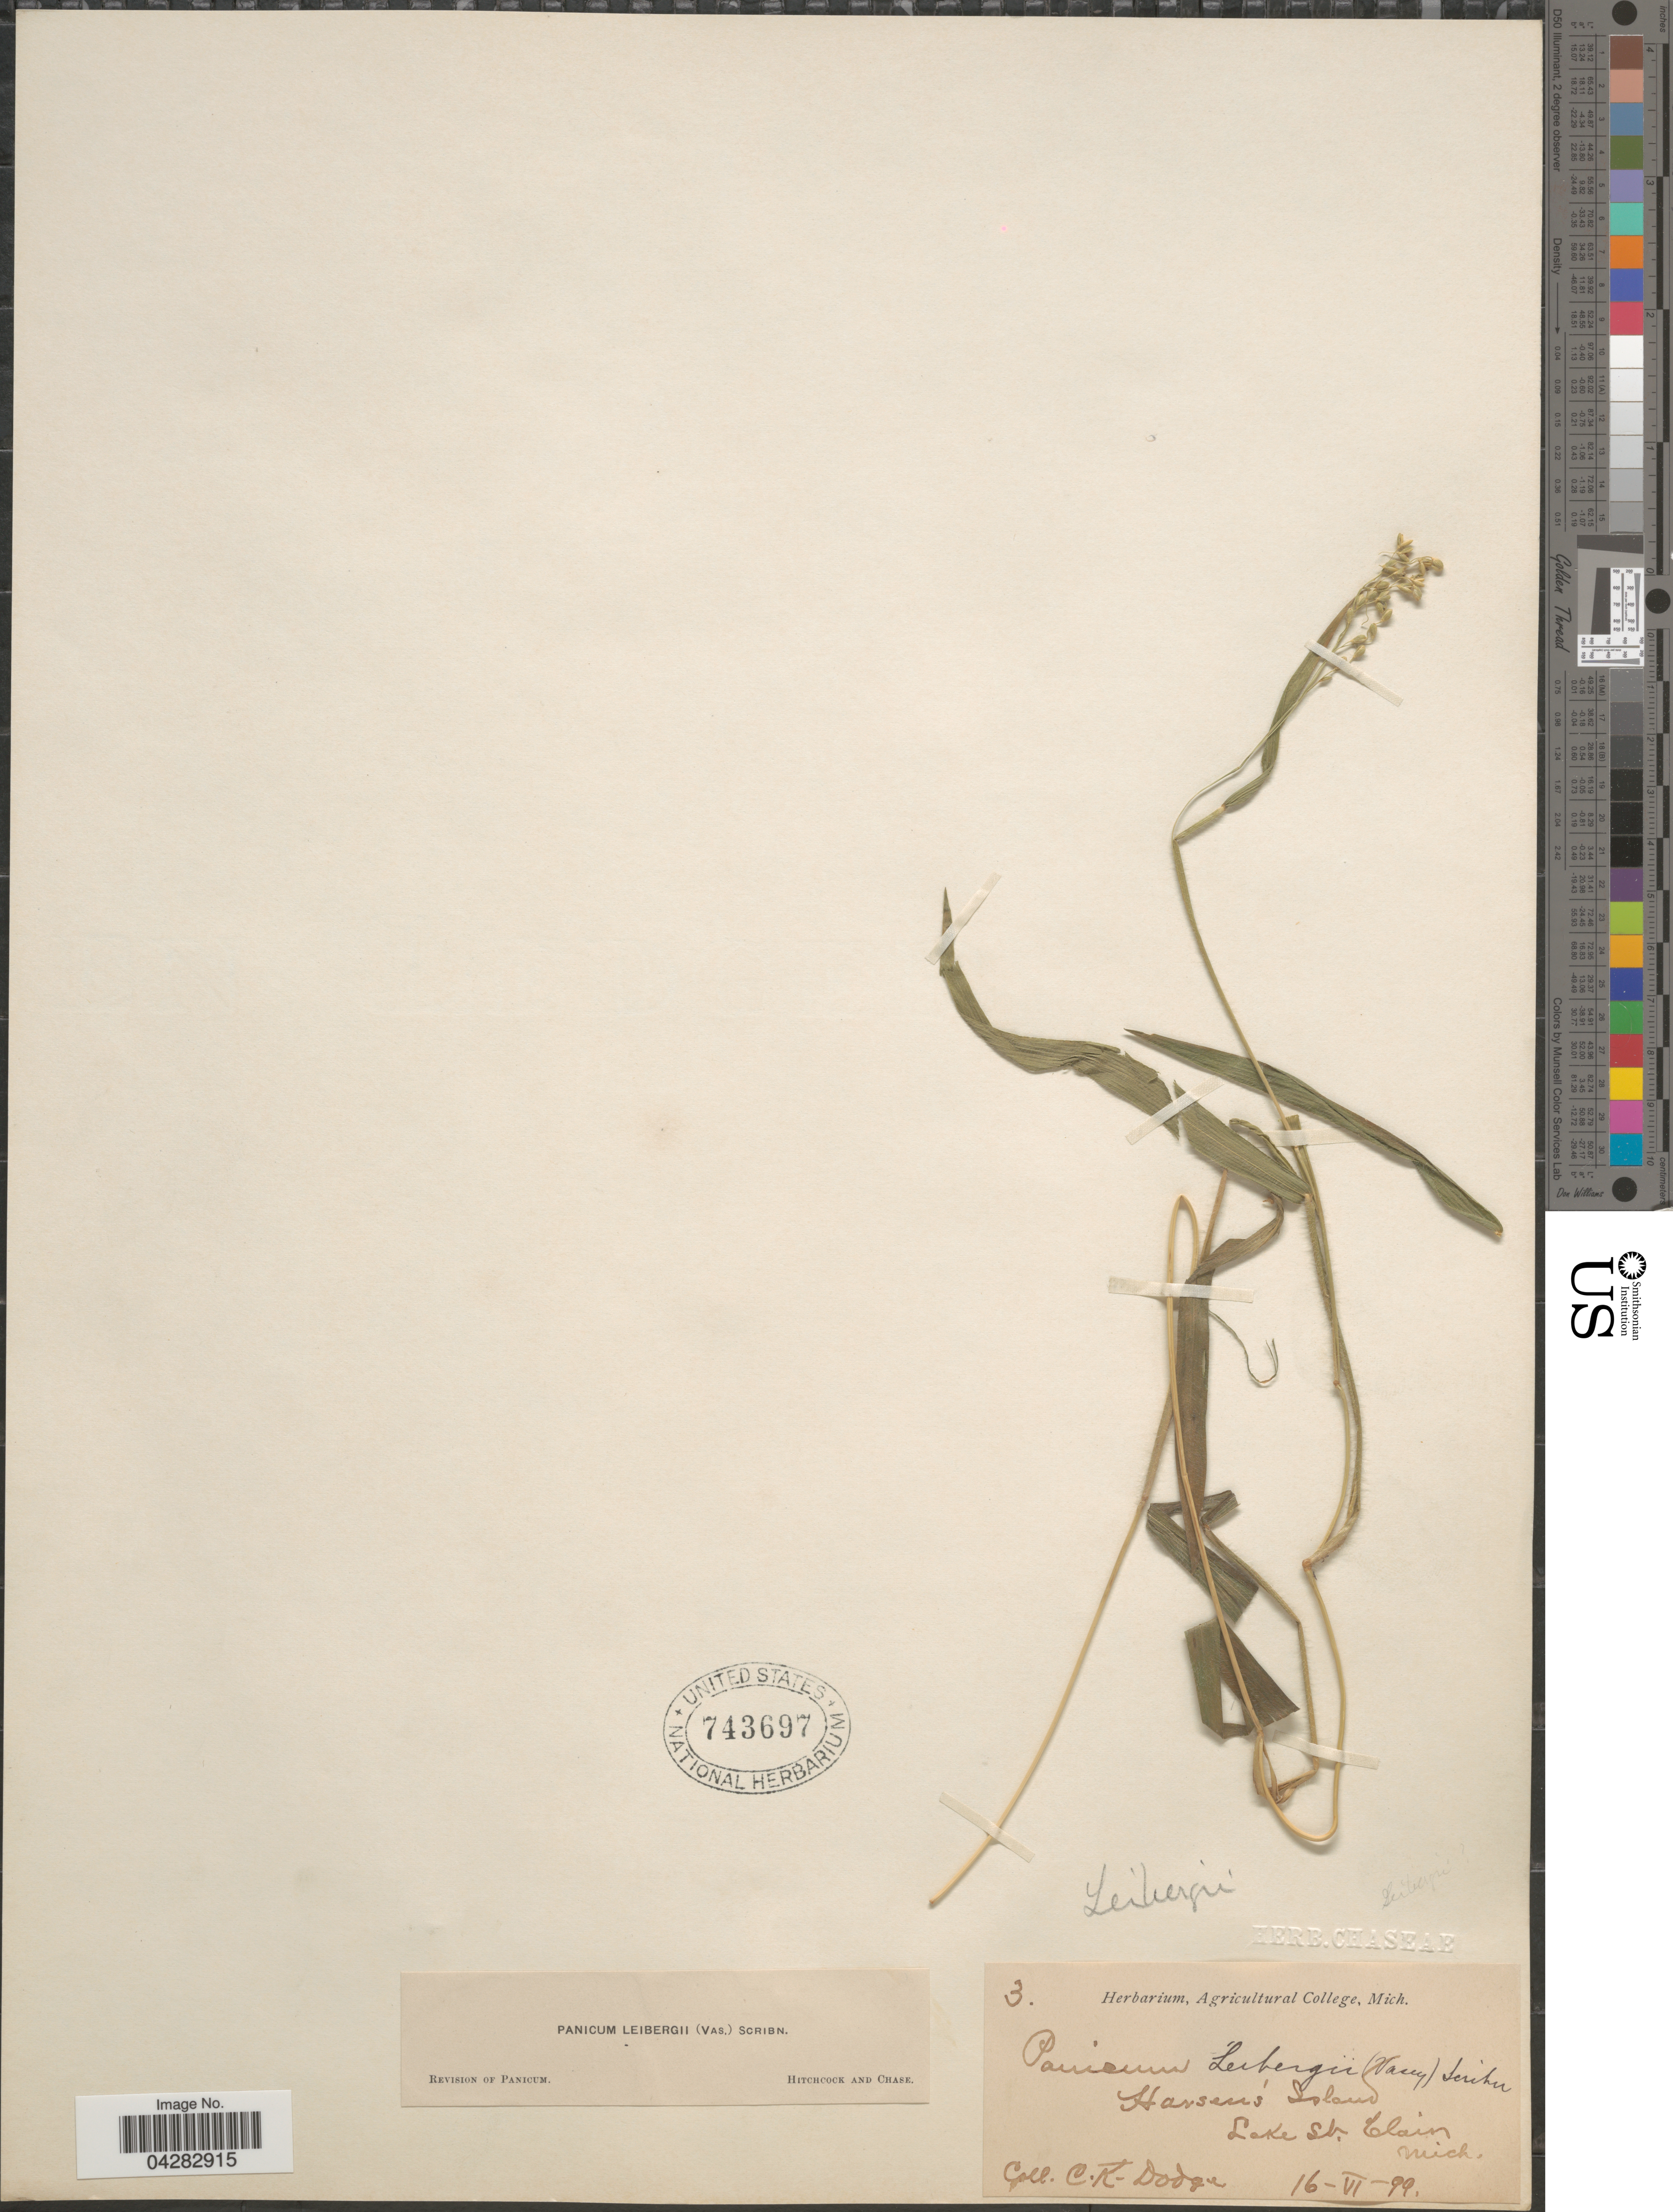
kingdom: Plantae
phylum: Tracheophyta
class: Liliopsida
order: Poales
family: Poaceae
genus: Dichanthelium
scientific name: Dichanthelium leibergii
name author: (Vasey) Gould & C.A. Clark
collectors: C. Dodge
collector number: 3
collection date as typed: Transcribed d/m/y: 16/6/99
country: United States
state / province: Michigan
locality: Harsen's Island. Lake St. Clair.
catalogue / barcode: US 743697